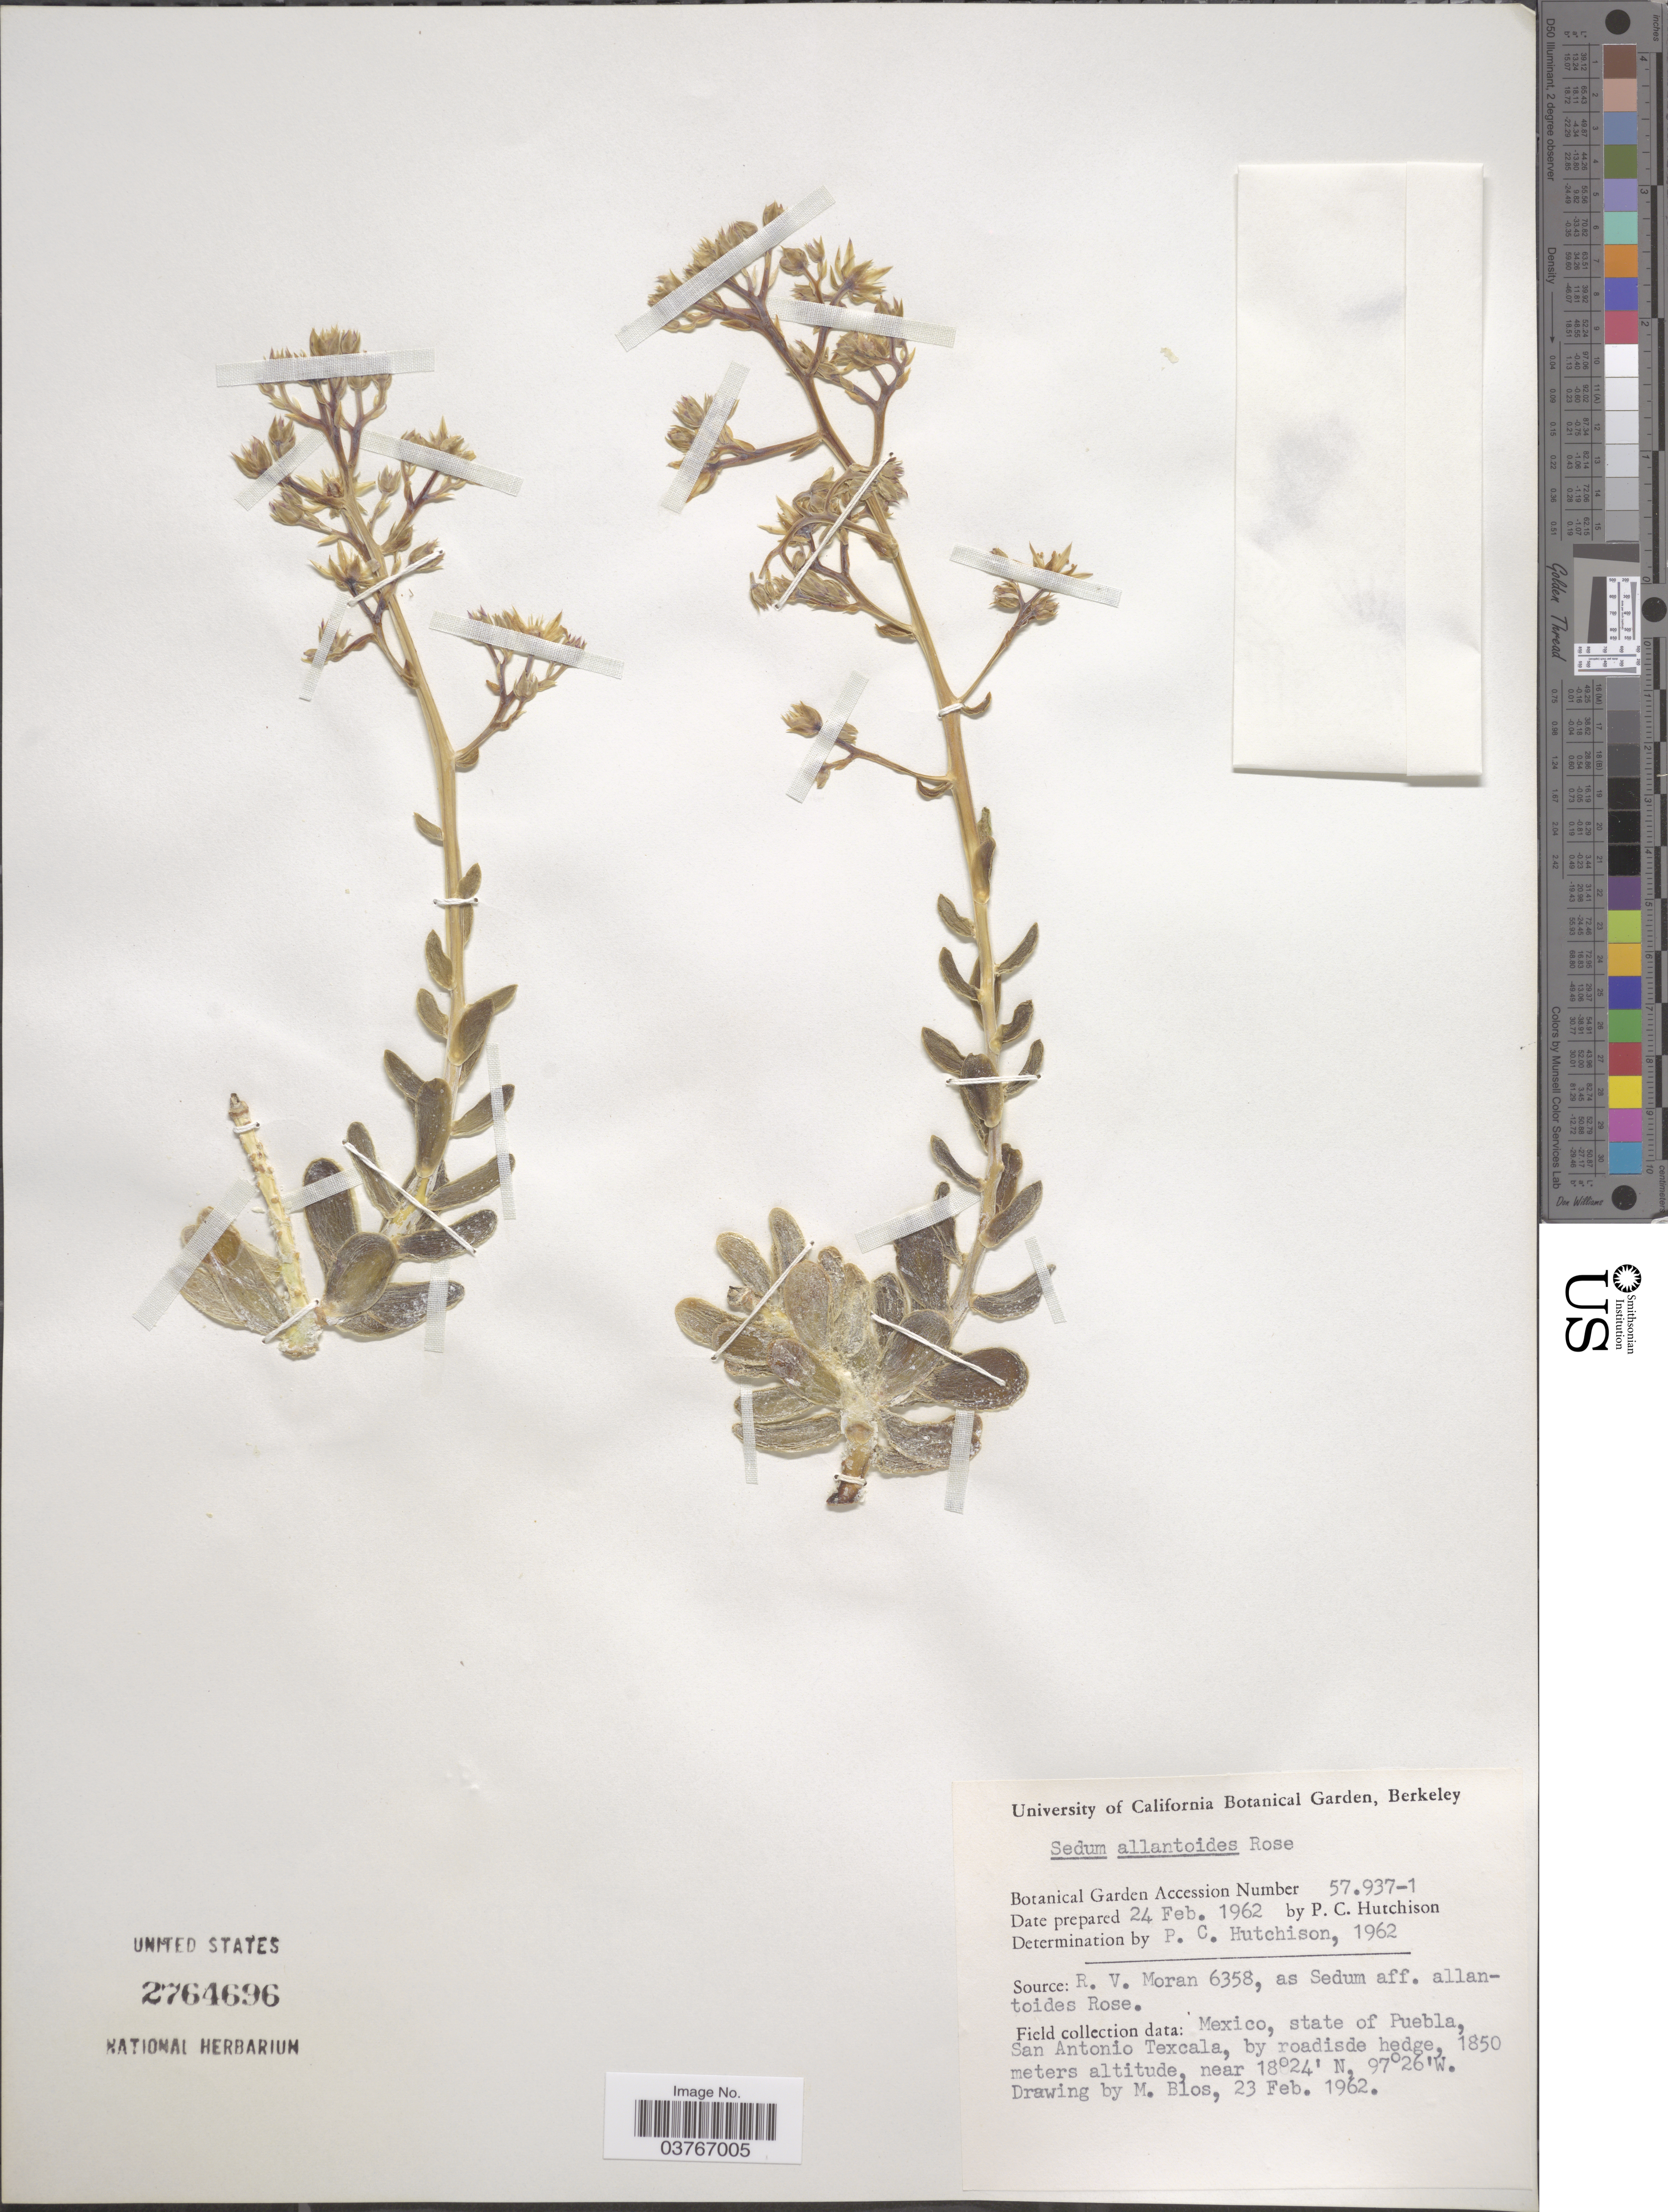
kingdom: Plantae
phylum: Tracheophyta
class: Magnoliopsida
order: Saxifragales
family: Crassulaceae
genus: Sedum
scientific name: Sedum allantoides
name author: Rose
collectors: P. C. Hutchison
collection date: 1962-02-24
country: United States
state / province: California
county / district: Alameda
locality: University of California Botanical Garden, Berkeley.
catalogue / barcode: US 2764696